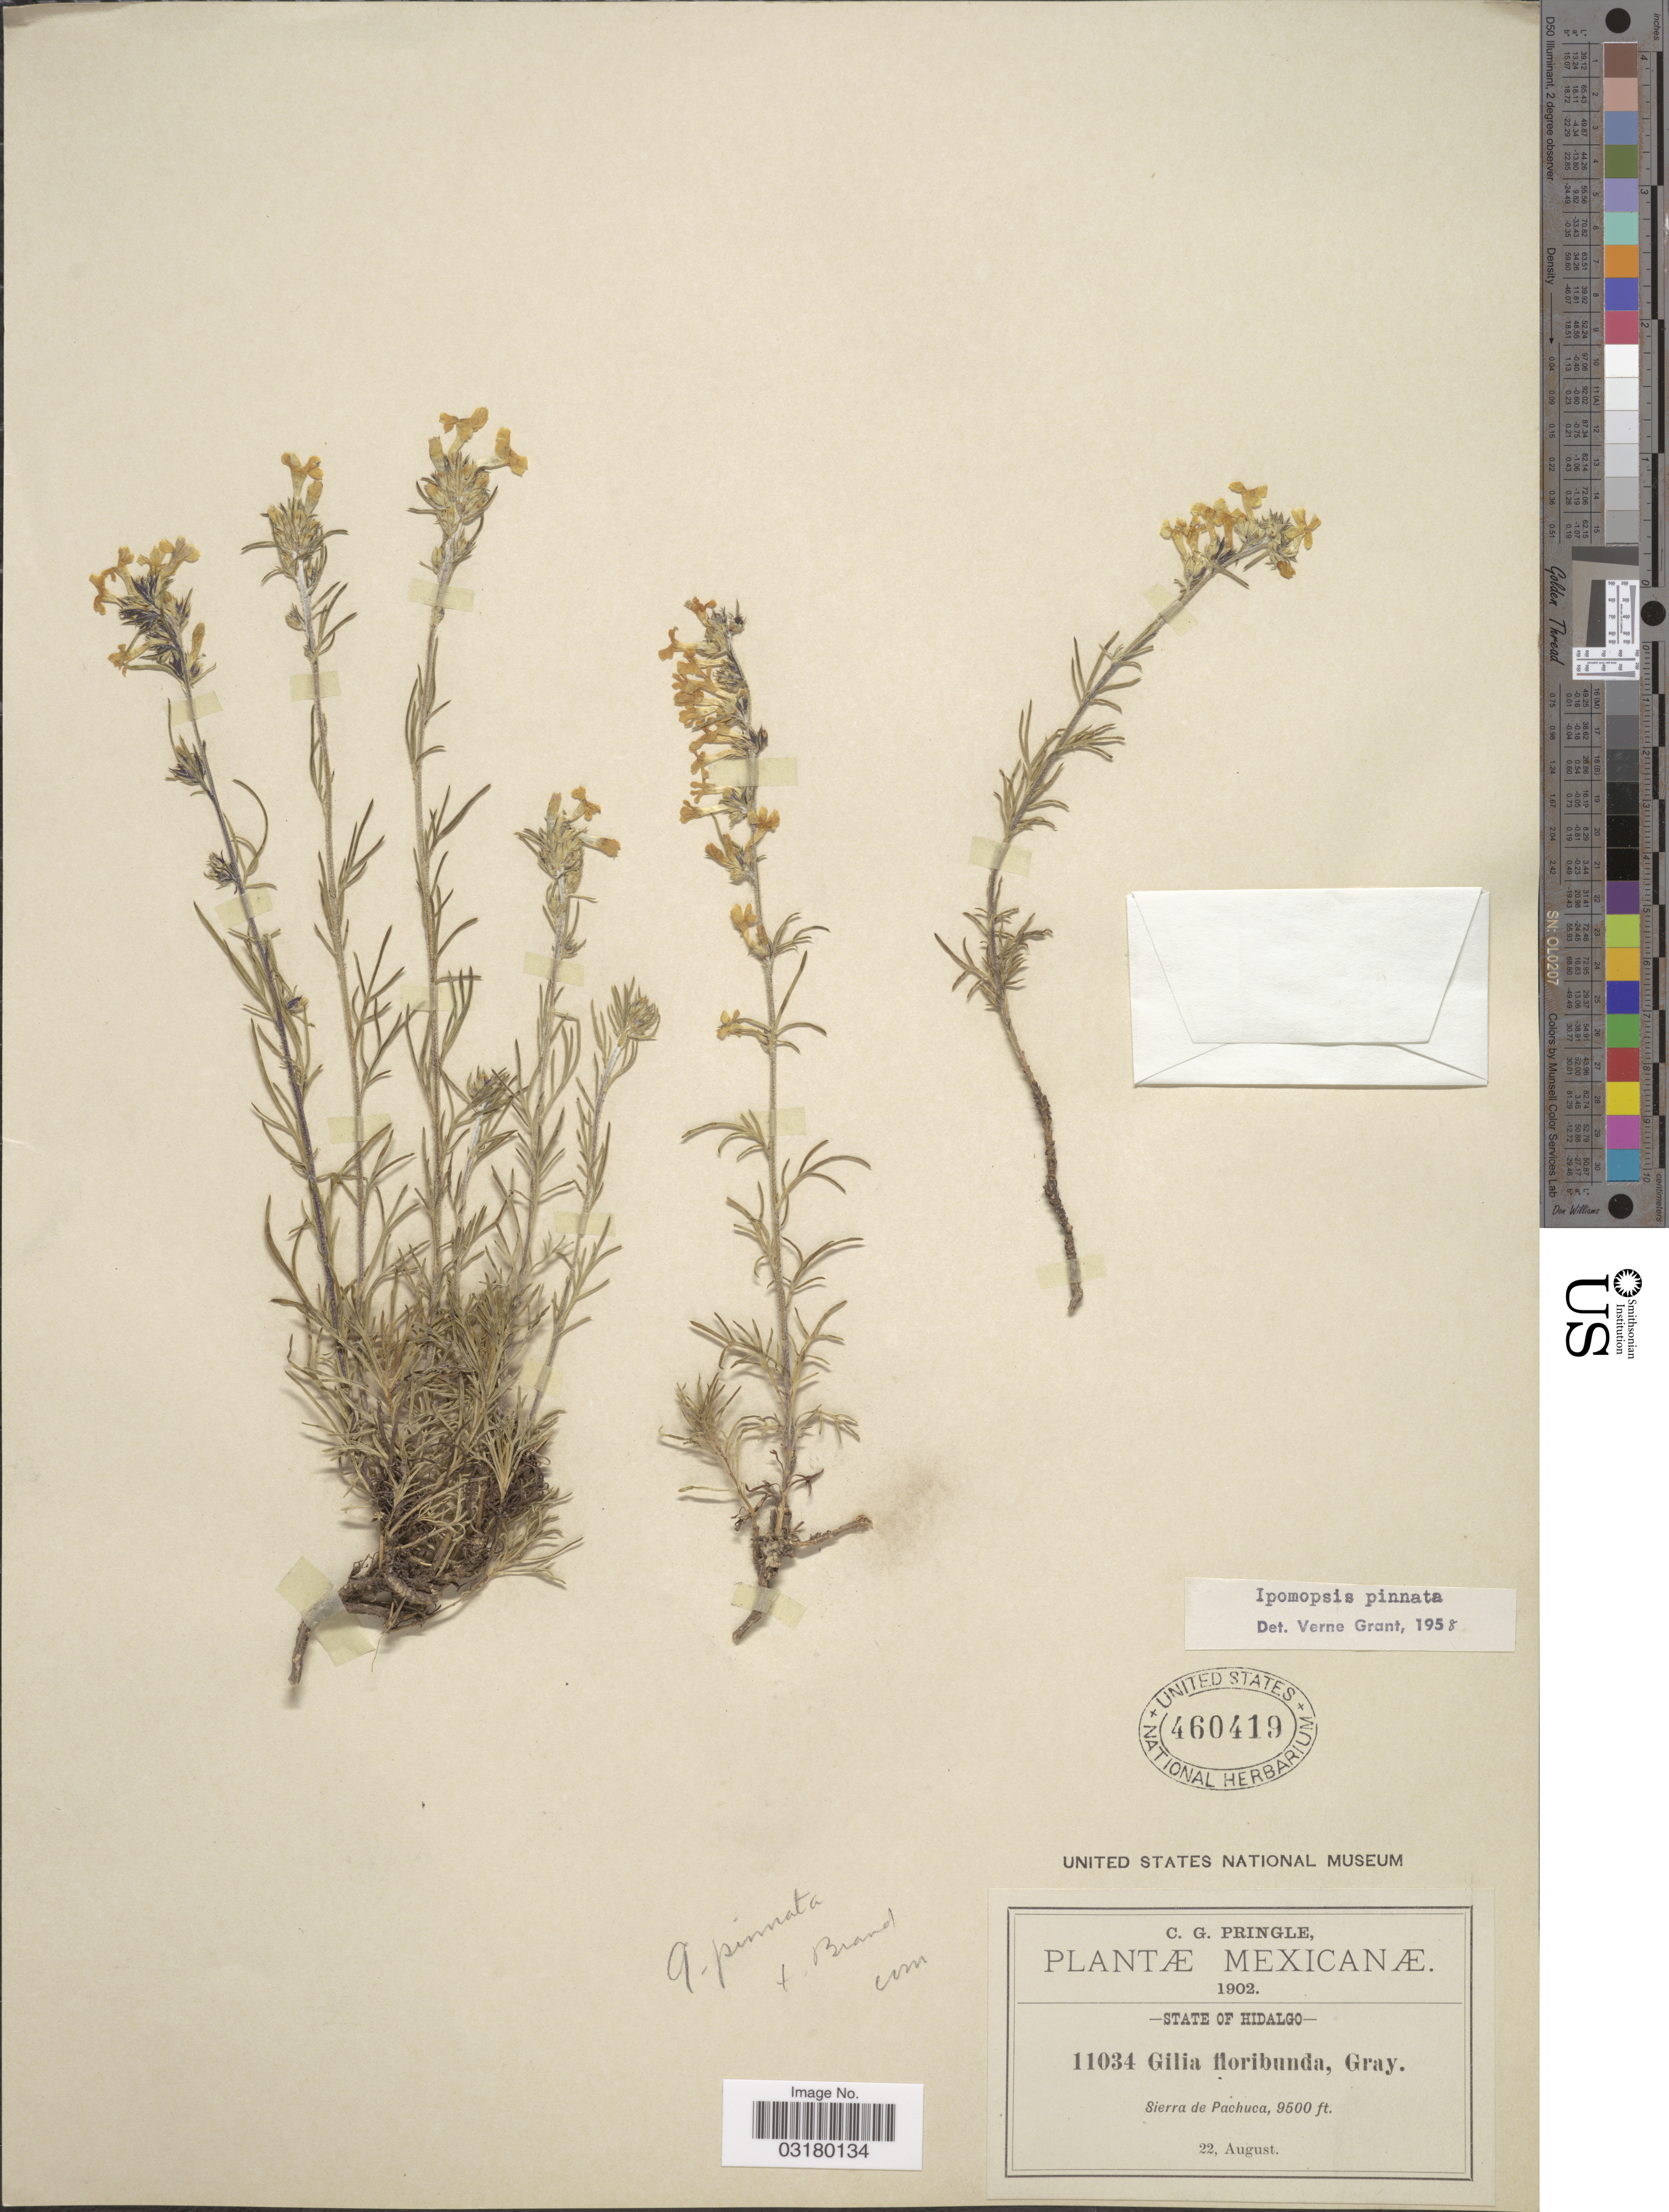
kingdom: Plantae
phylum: Tracheophyta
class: Magnoliopsida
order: Ericales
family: Polemoniaceae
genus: Ipomopsis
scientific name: Ipomopsis pinnata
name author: (Cav.) V.E. Grant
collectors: C. G. Pringle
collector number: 11034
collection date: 1902-08-22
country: Mexico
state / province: Hidalgo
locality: State of Hidalgo. Sierra de Pachuca.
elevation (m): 2896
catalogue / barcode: US 460419